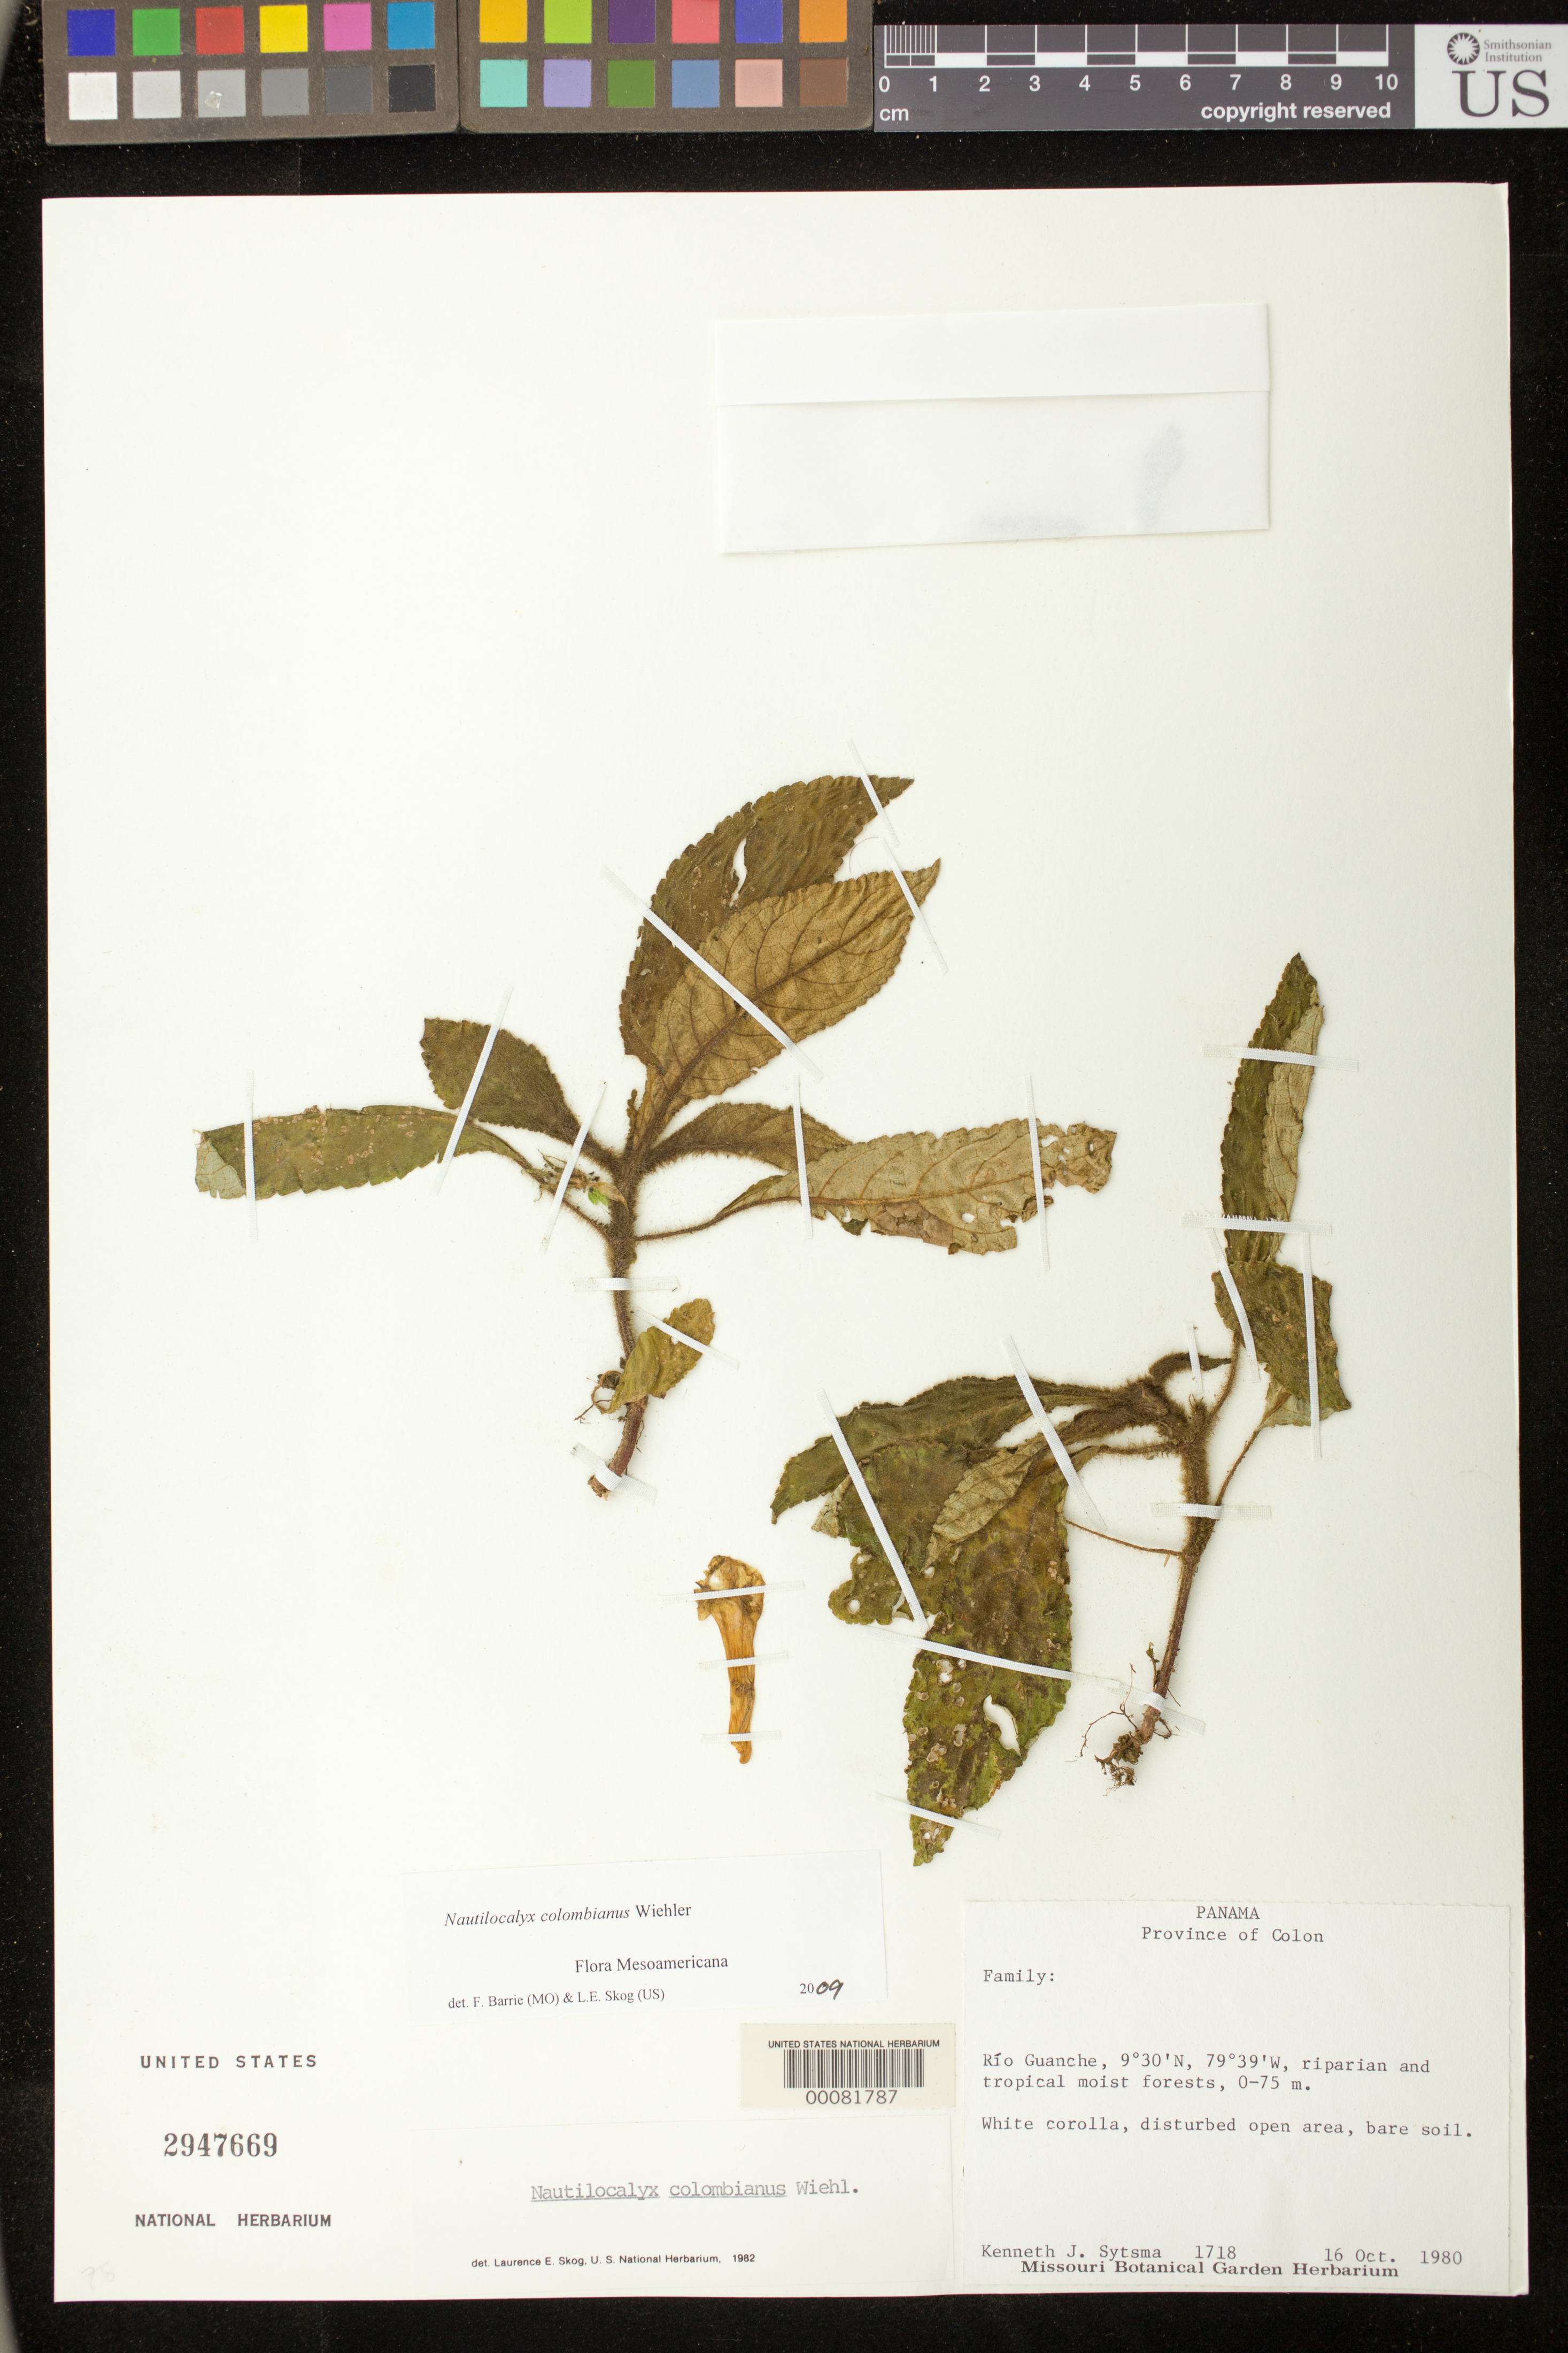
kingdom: Plantae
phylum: Tracheophyta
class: Magnoliopsida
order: Lamiales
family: Gesneriaceae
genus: Nautilocalyx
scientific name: Nautilocalyx colombianus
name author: Wiehler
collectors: K. J. Sytsma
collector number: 1718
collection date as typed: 16 Oct 1980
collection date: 1980-10-16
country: Panama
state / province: Colón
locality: Rio Guanche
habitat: Riparian and tropical moist forests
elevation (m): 0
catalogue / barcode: US 2947669